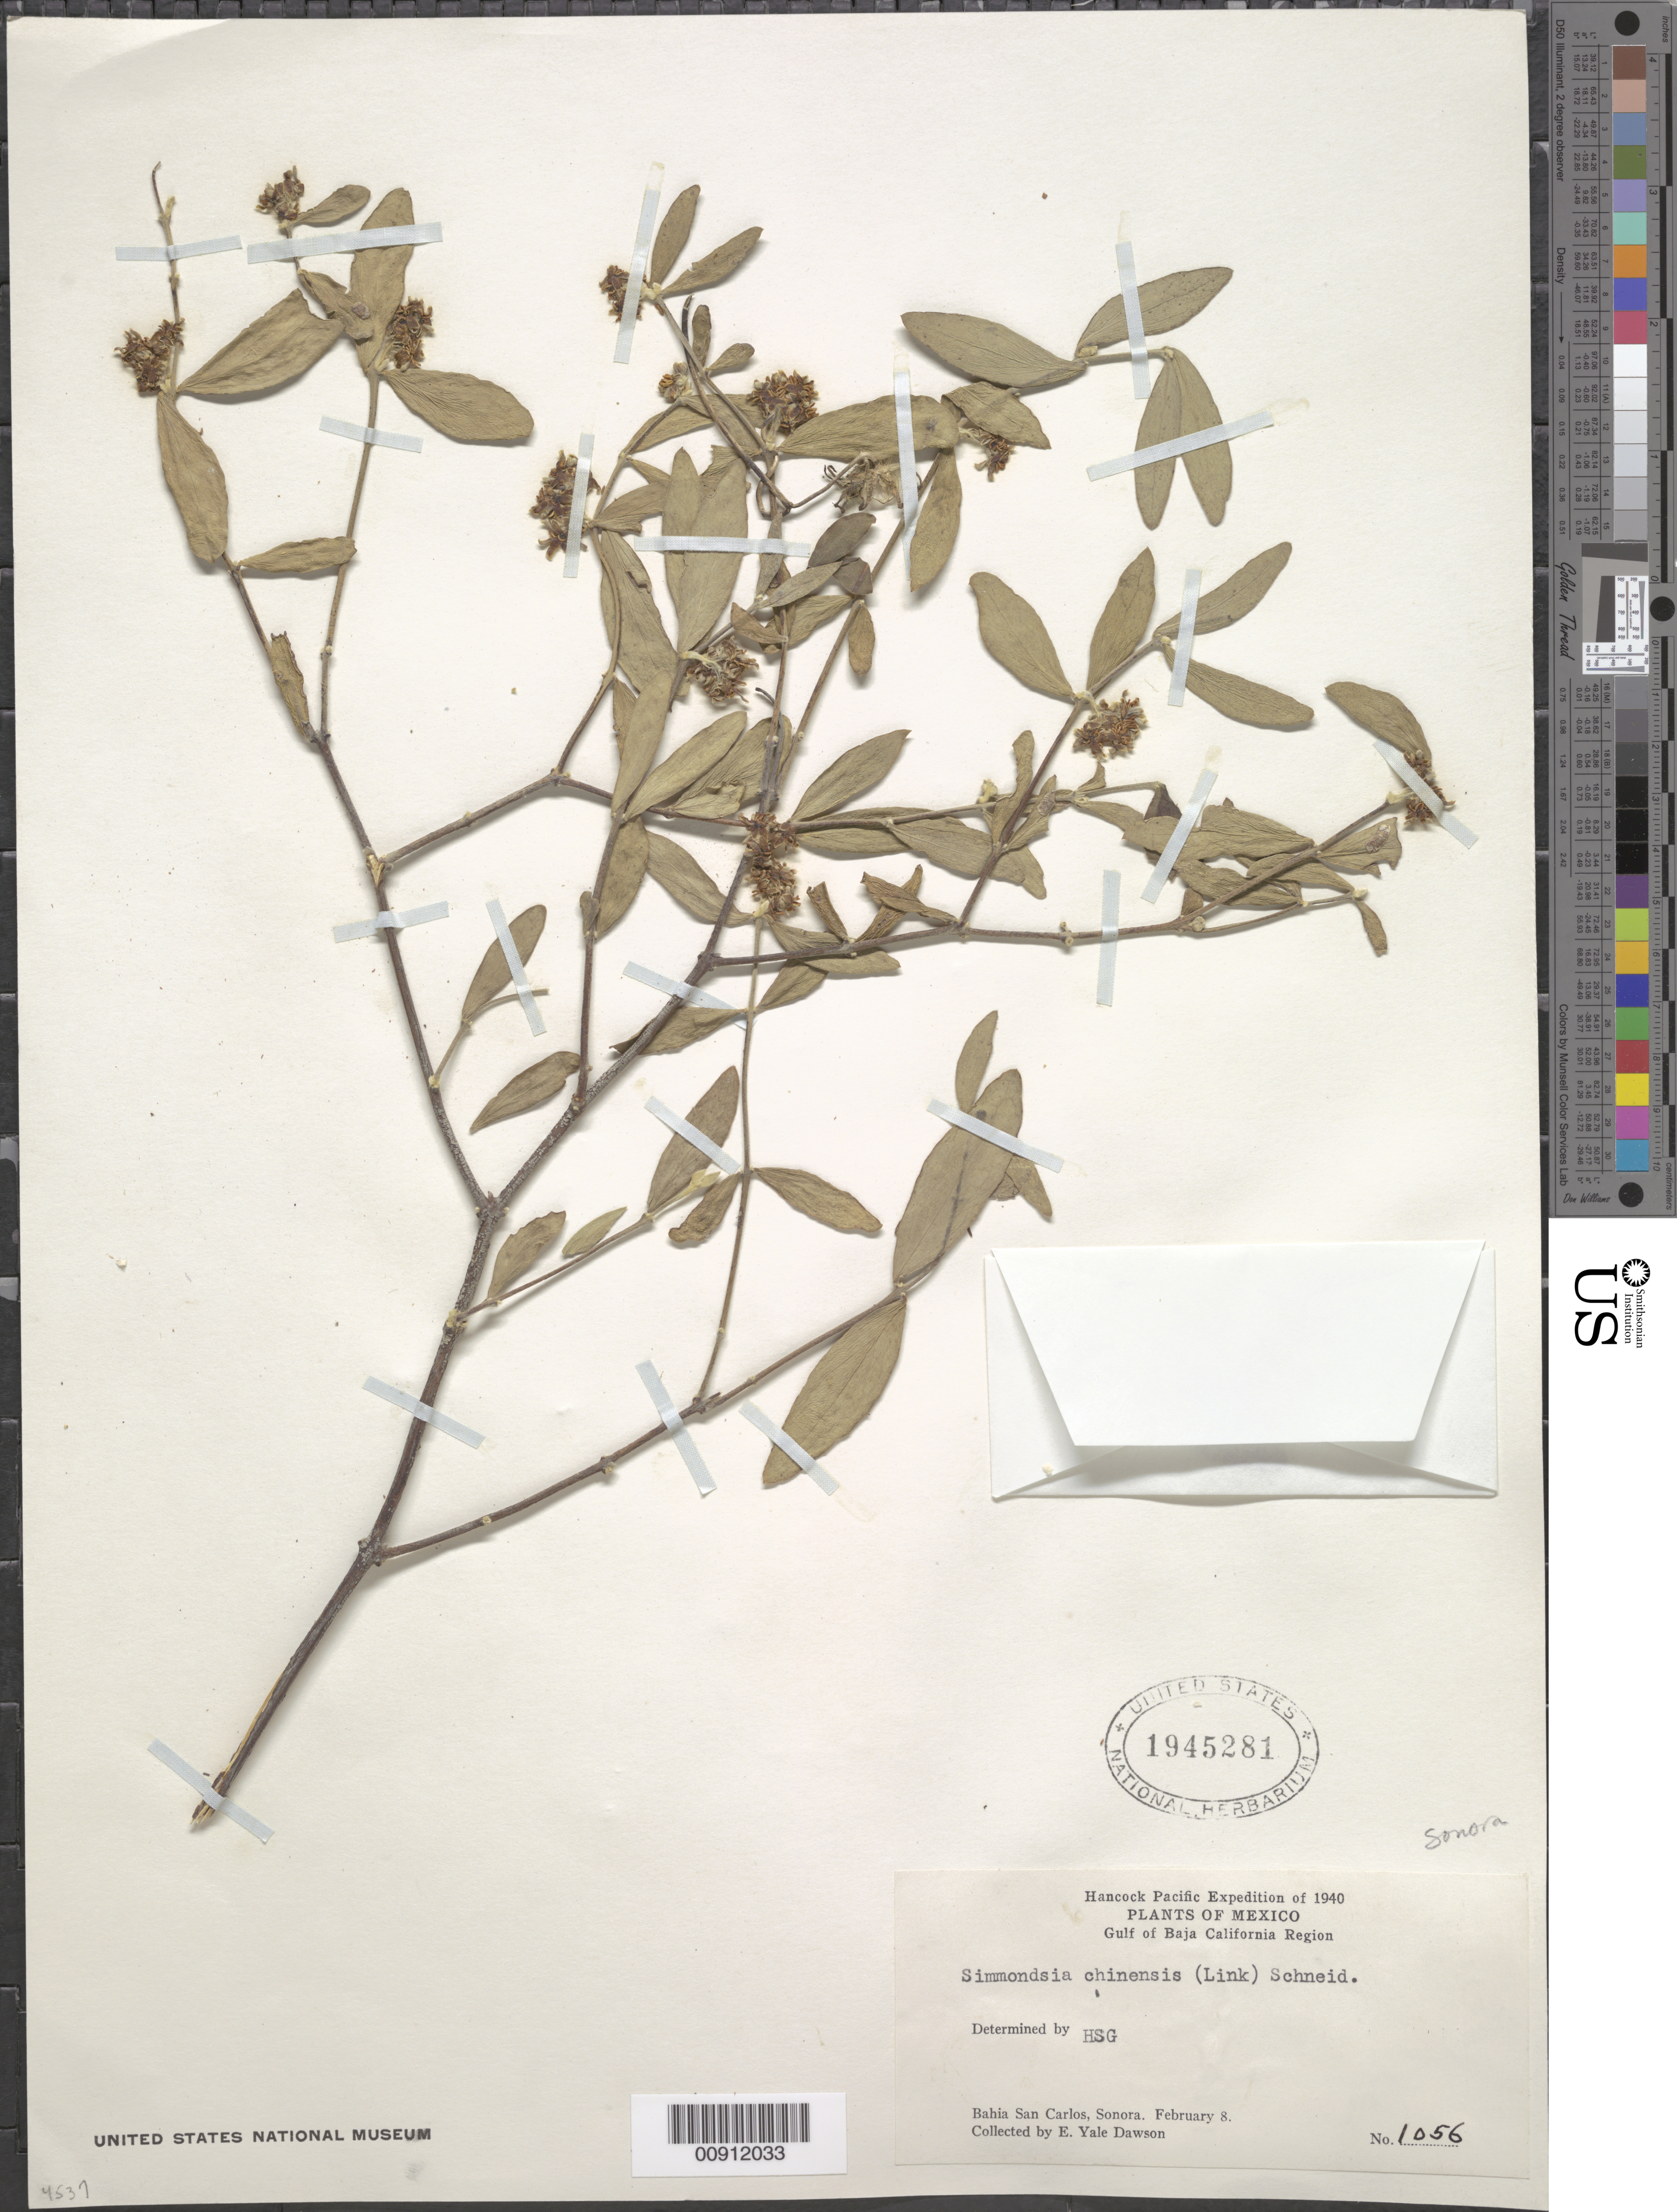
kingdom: Plantae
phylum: Tracheophyta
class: Magnoliopsida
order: Caryophyllales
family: Simmondsiaceae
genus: Simmondsia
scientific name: Simmondsia chinensis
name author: (Link) C.K. Schneid.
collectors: E. Y. Dawson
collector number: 1056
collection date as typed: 08 Feb 1940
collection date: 1940-02-08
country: Mexico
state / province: Sonora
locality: Bahía San Carlos, Sonora. Gulf of Baja California Region.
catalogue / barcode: US 1945281